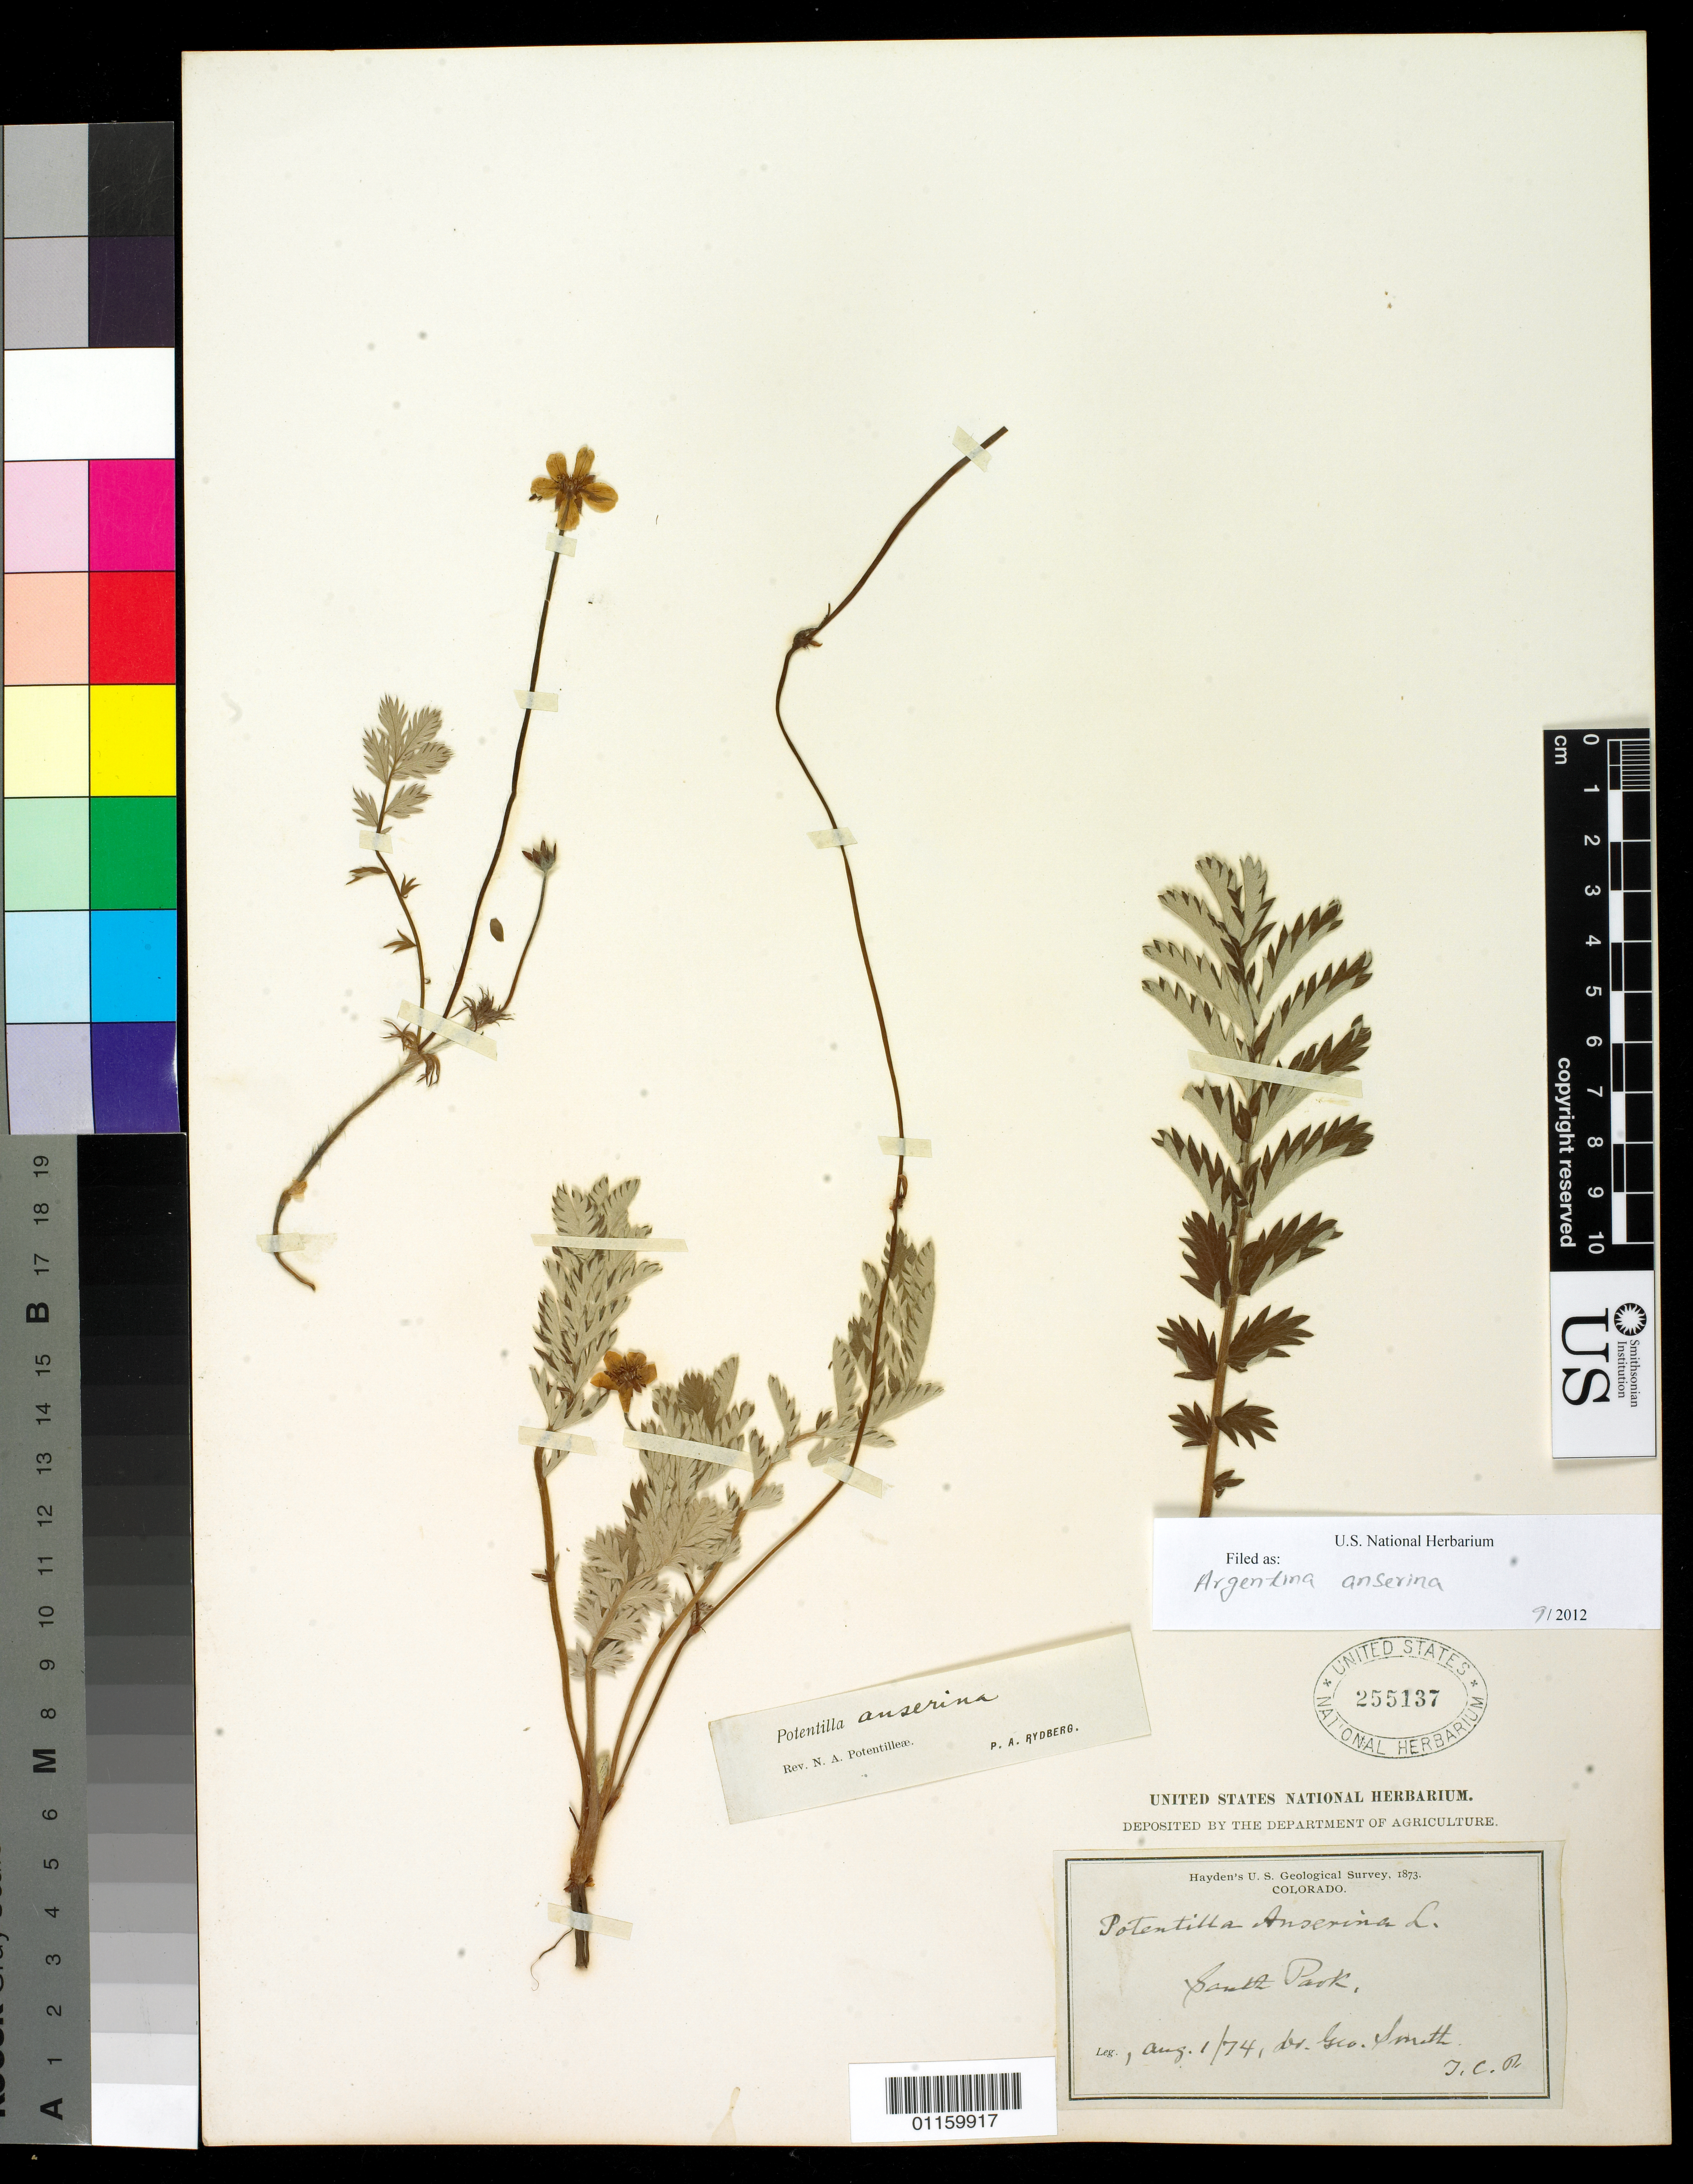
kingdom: Plantae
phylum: Tracheophyta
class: Magnoliopsida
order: Rosales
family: Rosaceae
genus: Argentina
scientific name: Argentina anserina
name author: (L.) Rydb.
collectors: G. Smith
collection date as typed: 01 Aug 1874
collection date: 1874-08-01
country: United States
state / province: Colorado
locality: South Park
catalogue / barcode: US 255137